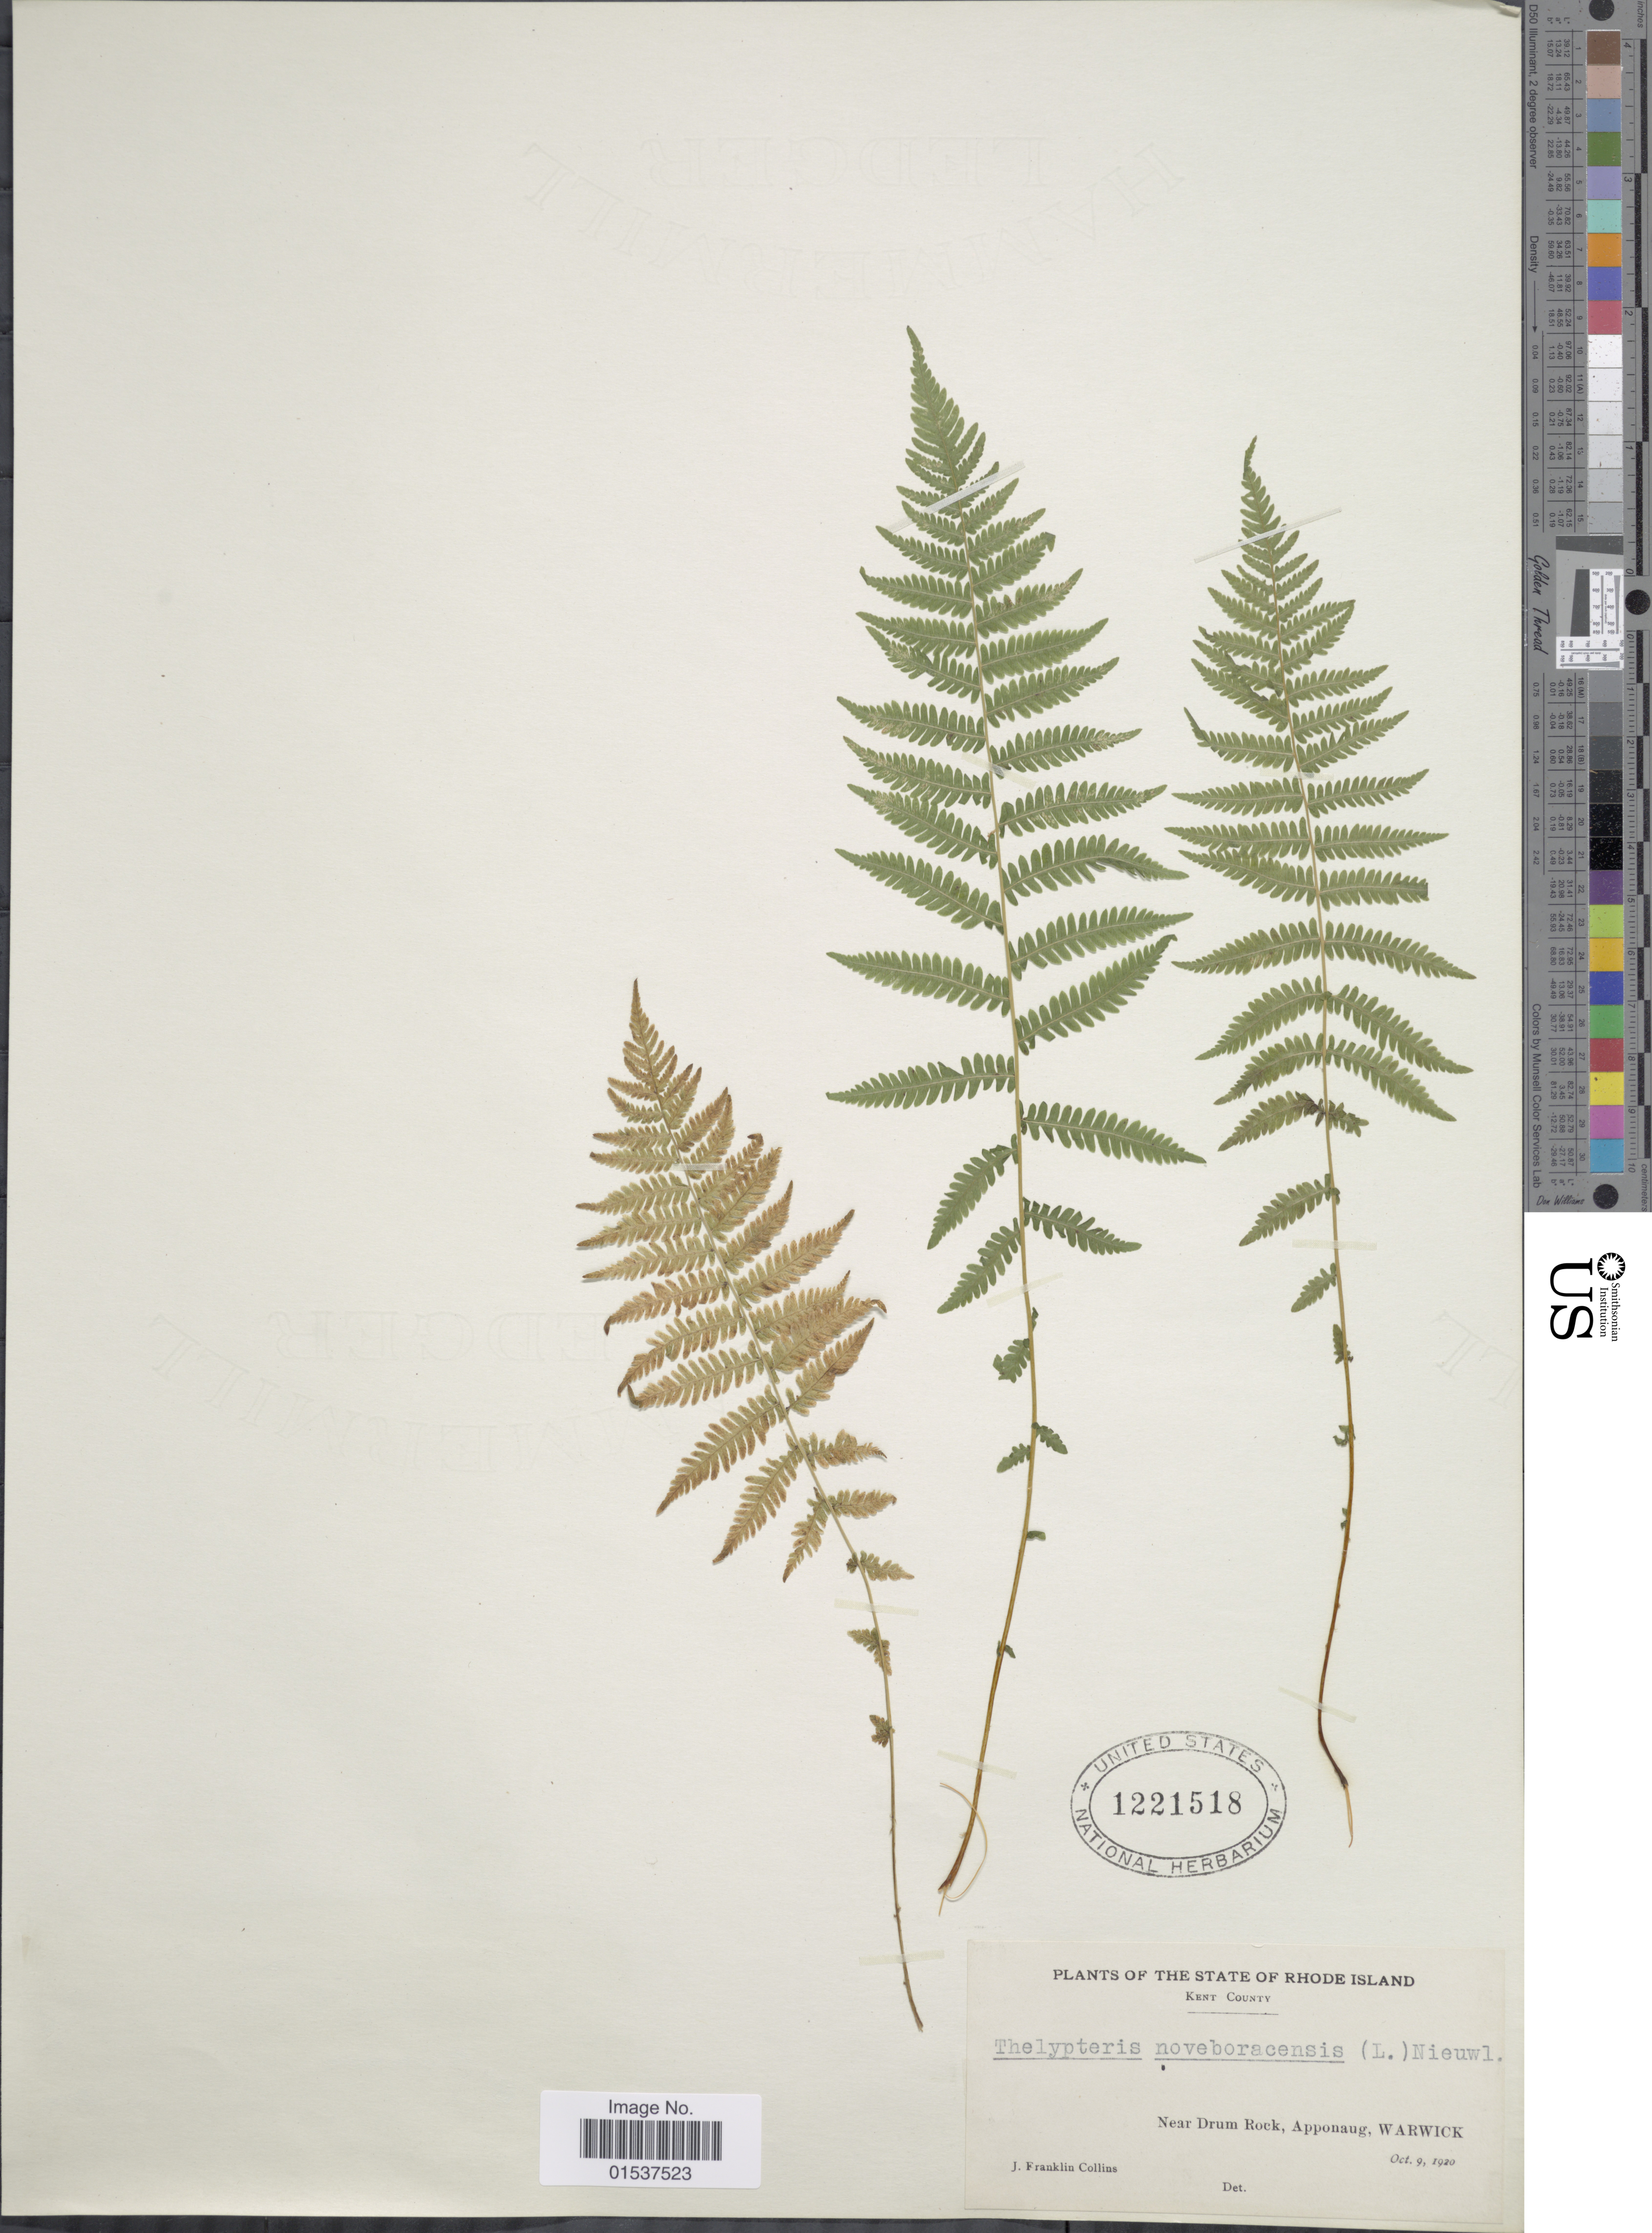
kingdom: Plantae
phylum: Tracheophyta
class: Polypodiopsida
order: Polypodiales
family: Thelypteridaceae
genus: Parathelypteris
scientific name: Parathelypteris noveboracensis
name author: (L.) Ching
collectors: J. Collins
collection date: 1920-10-09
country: United States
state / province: Rhode Island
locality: State of Rhode Island. Near Drum Rock, Apponaug, Warwick. Kent County.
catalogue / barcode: US 1221518